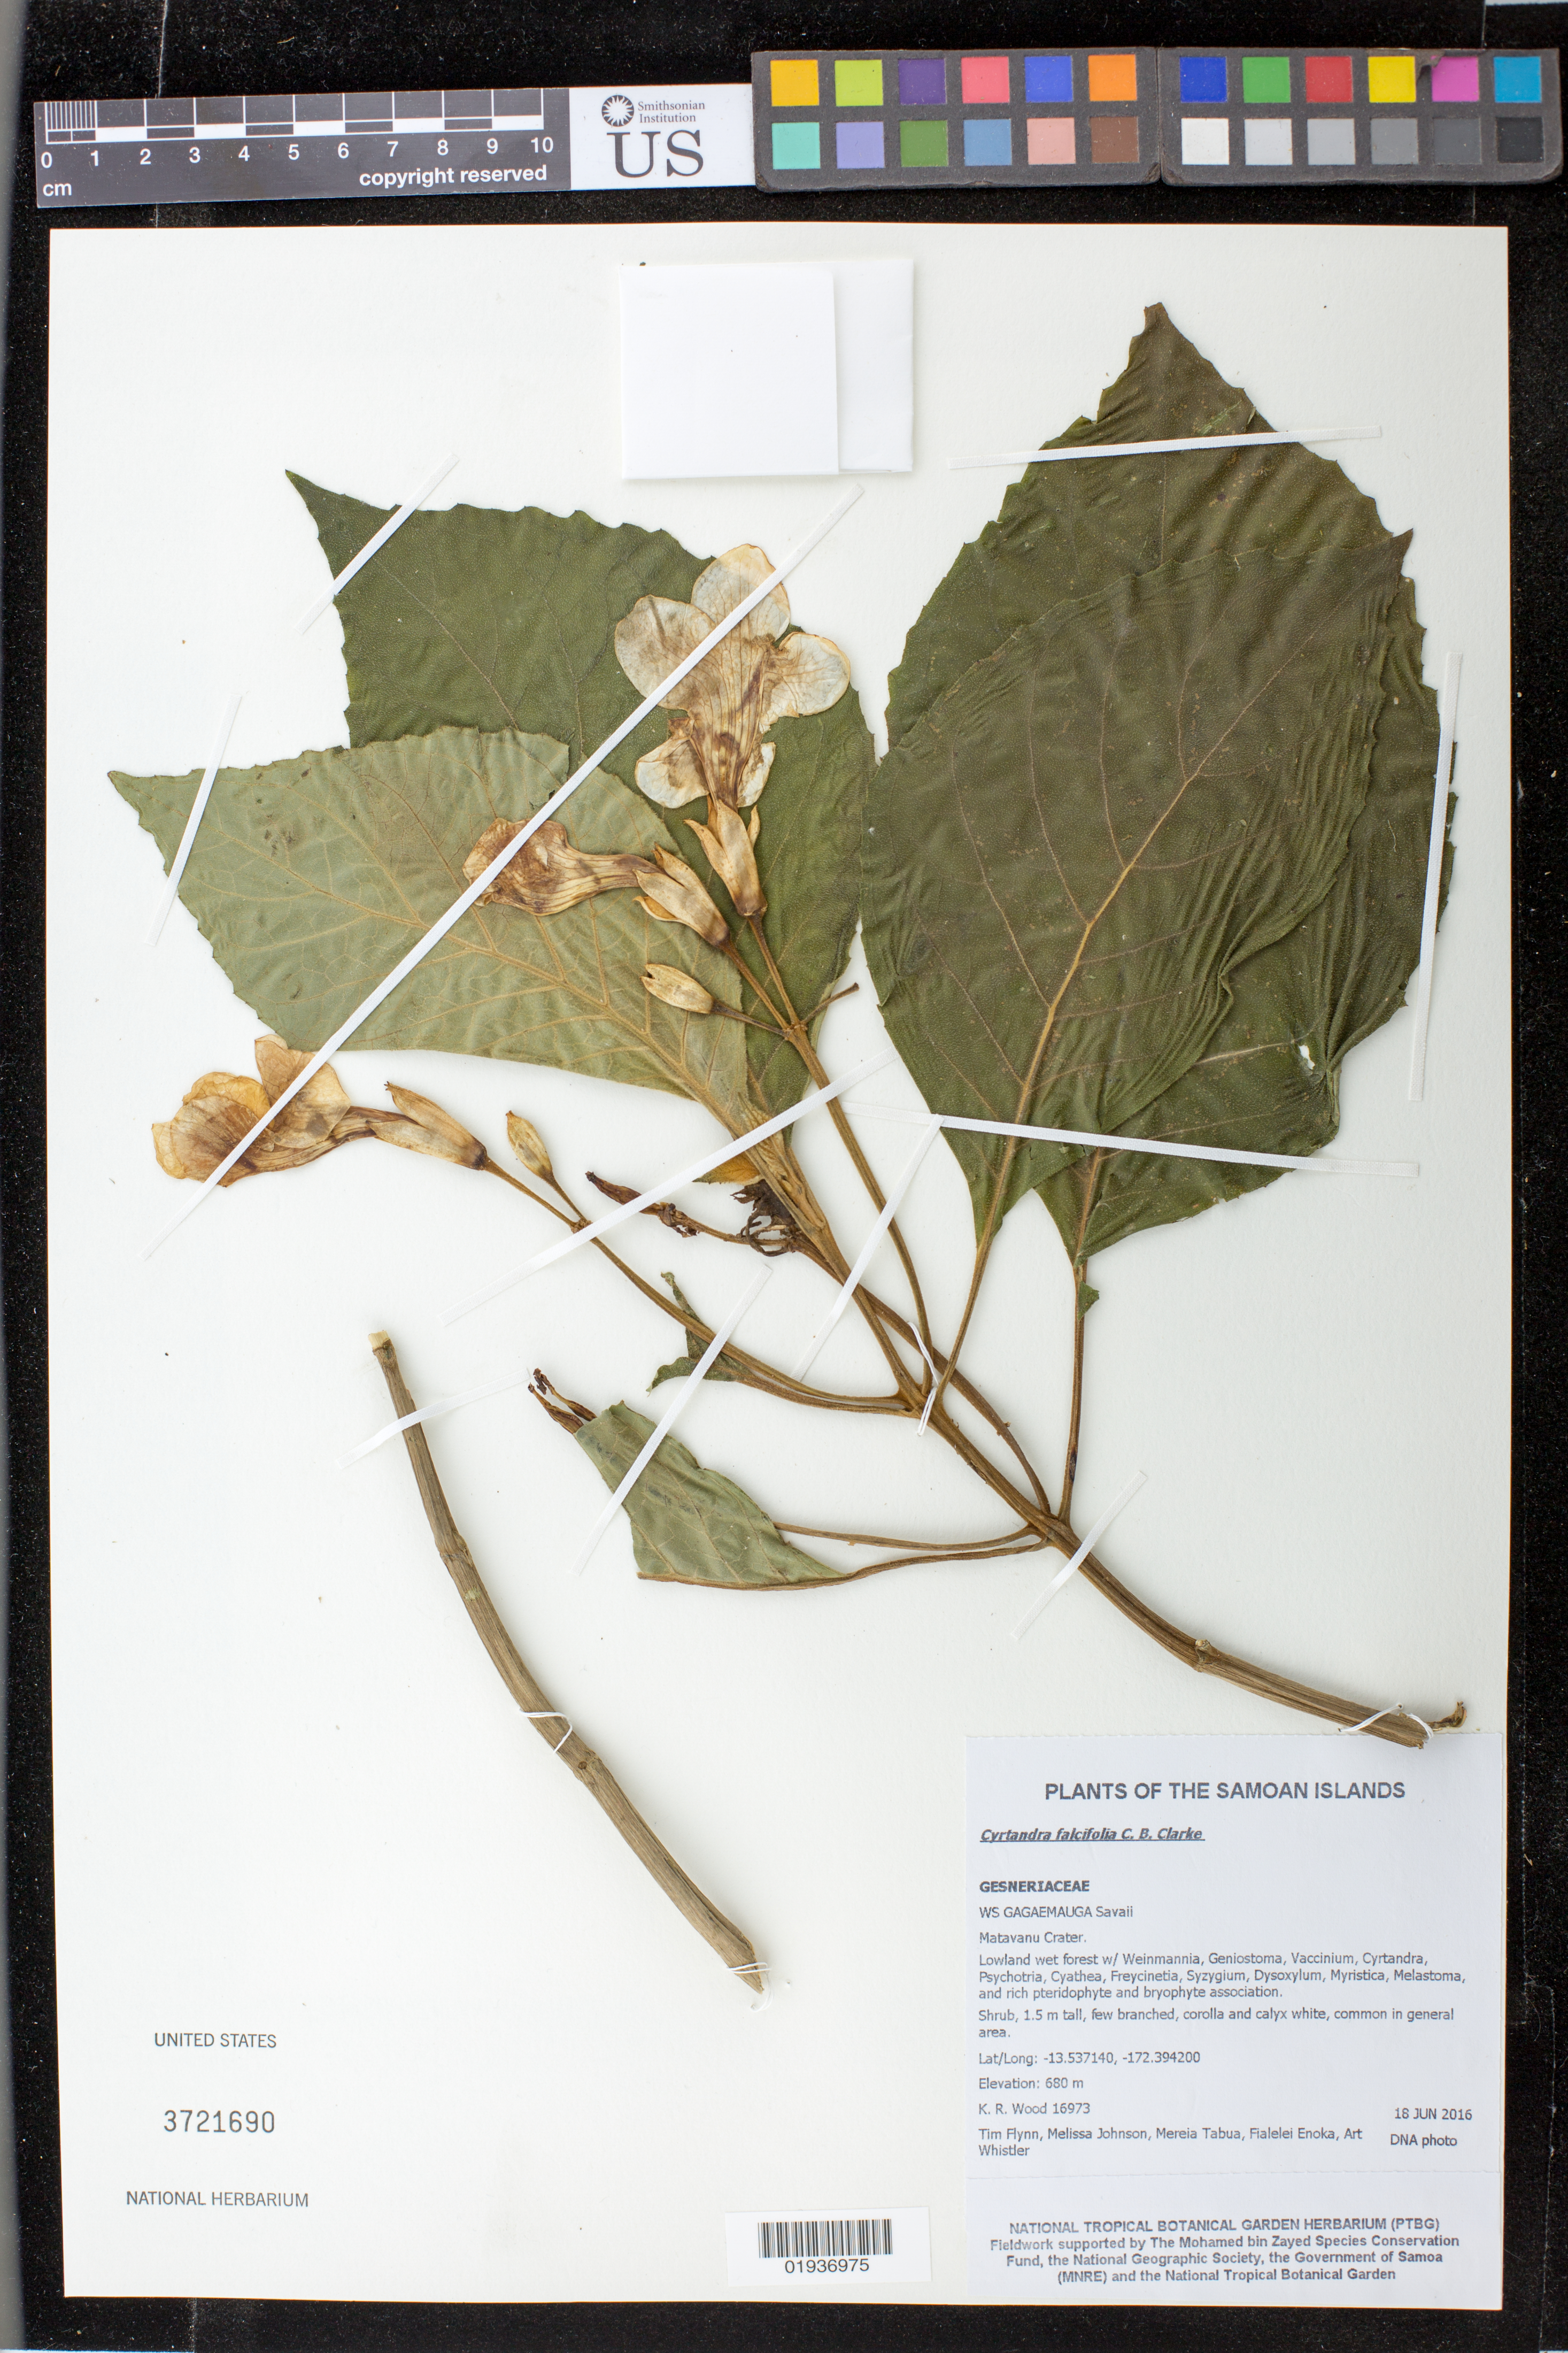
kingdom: Plantae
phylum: Tracheophyta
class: Magnoliopsida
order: Lamiales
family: Gesneriaceae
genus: Cyrtandra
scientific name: Cyrtandra falcifolia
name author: C.B. Clarke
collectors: K. R. Wood, T. W. Flynn, M. Johnson, M. Tabua, F. Enoka & A. Whistler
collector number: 16973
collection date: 2016-06-18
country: Samoa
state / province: Gagaifomauga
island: Savai'i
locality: Matavanu Crater.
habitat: Lowland wet forest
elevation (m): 680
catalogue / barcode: US 3721690